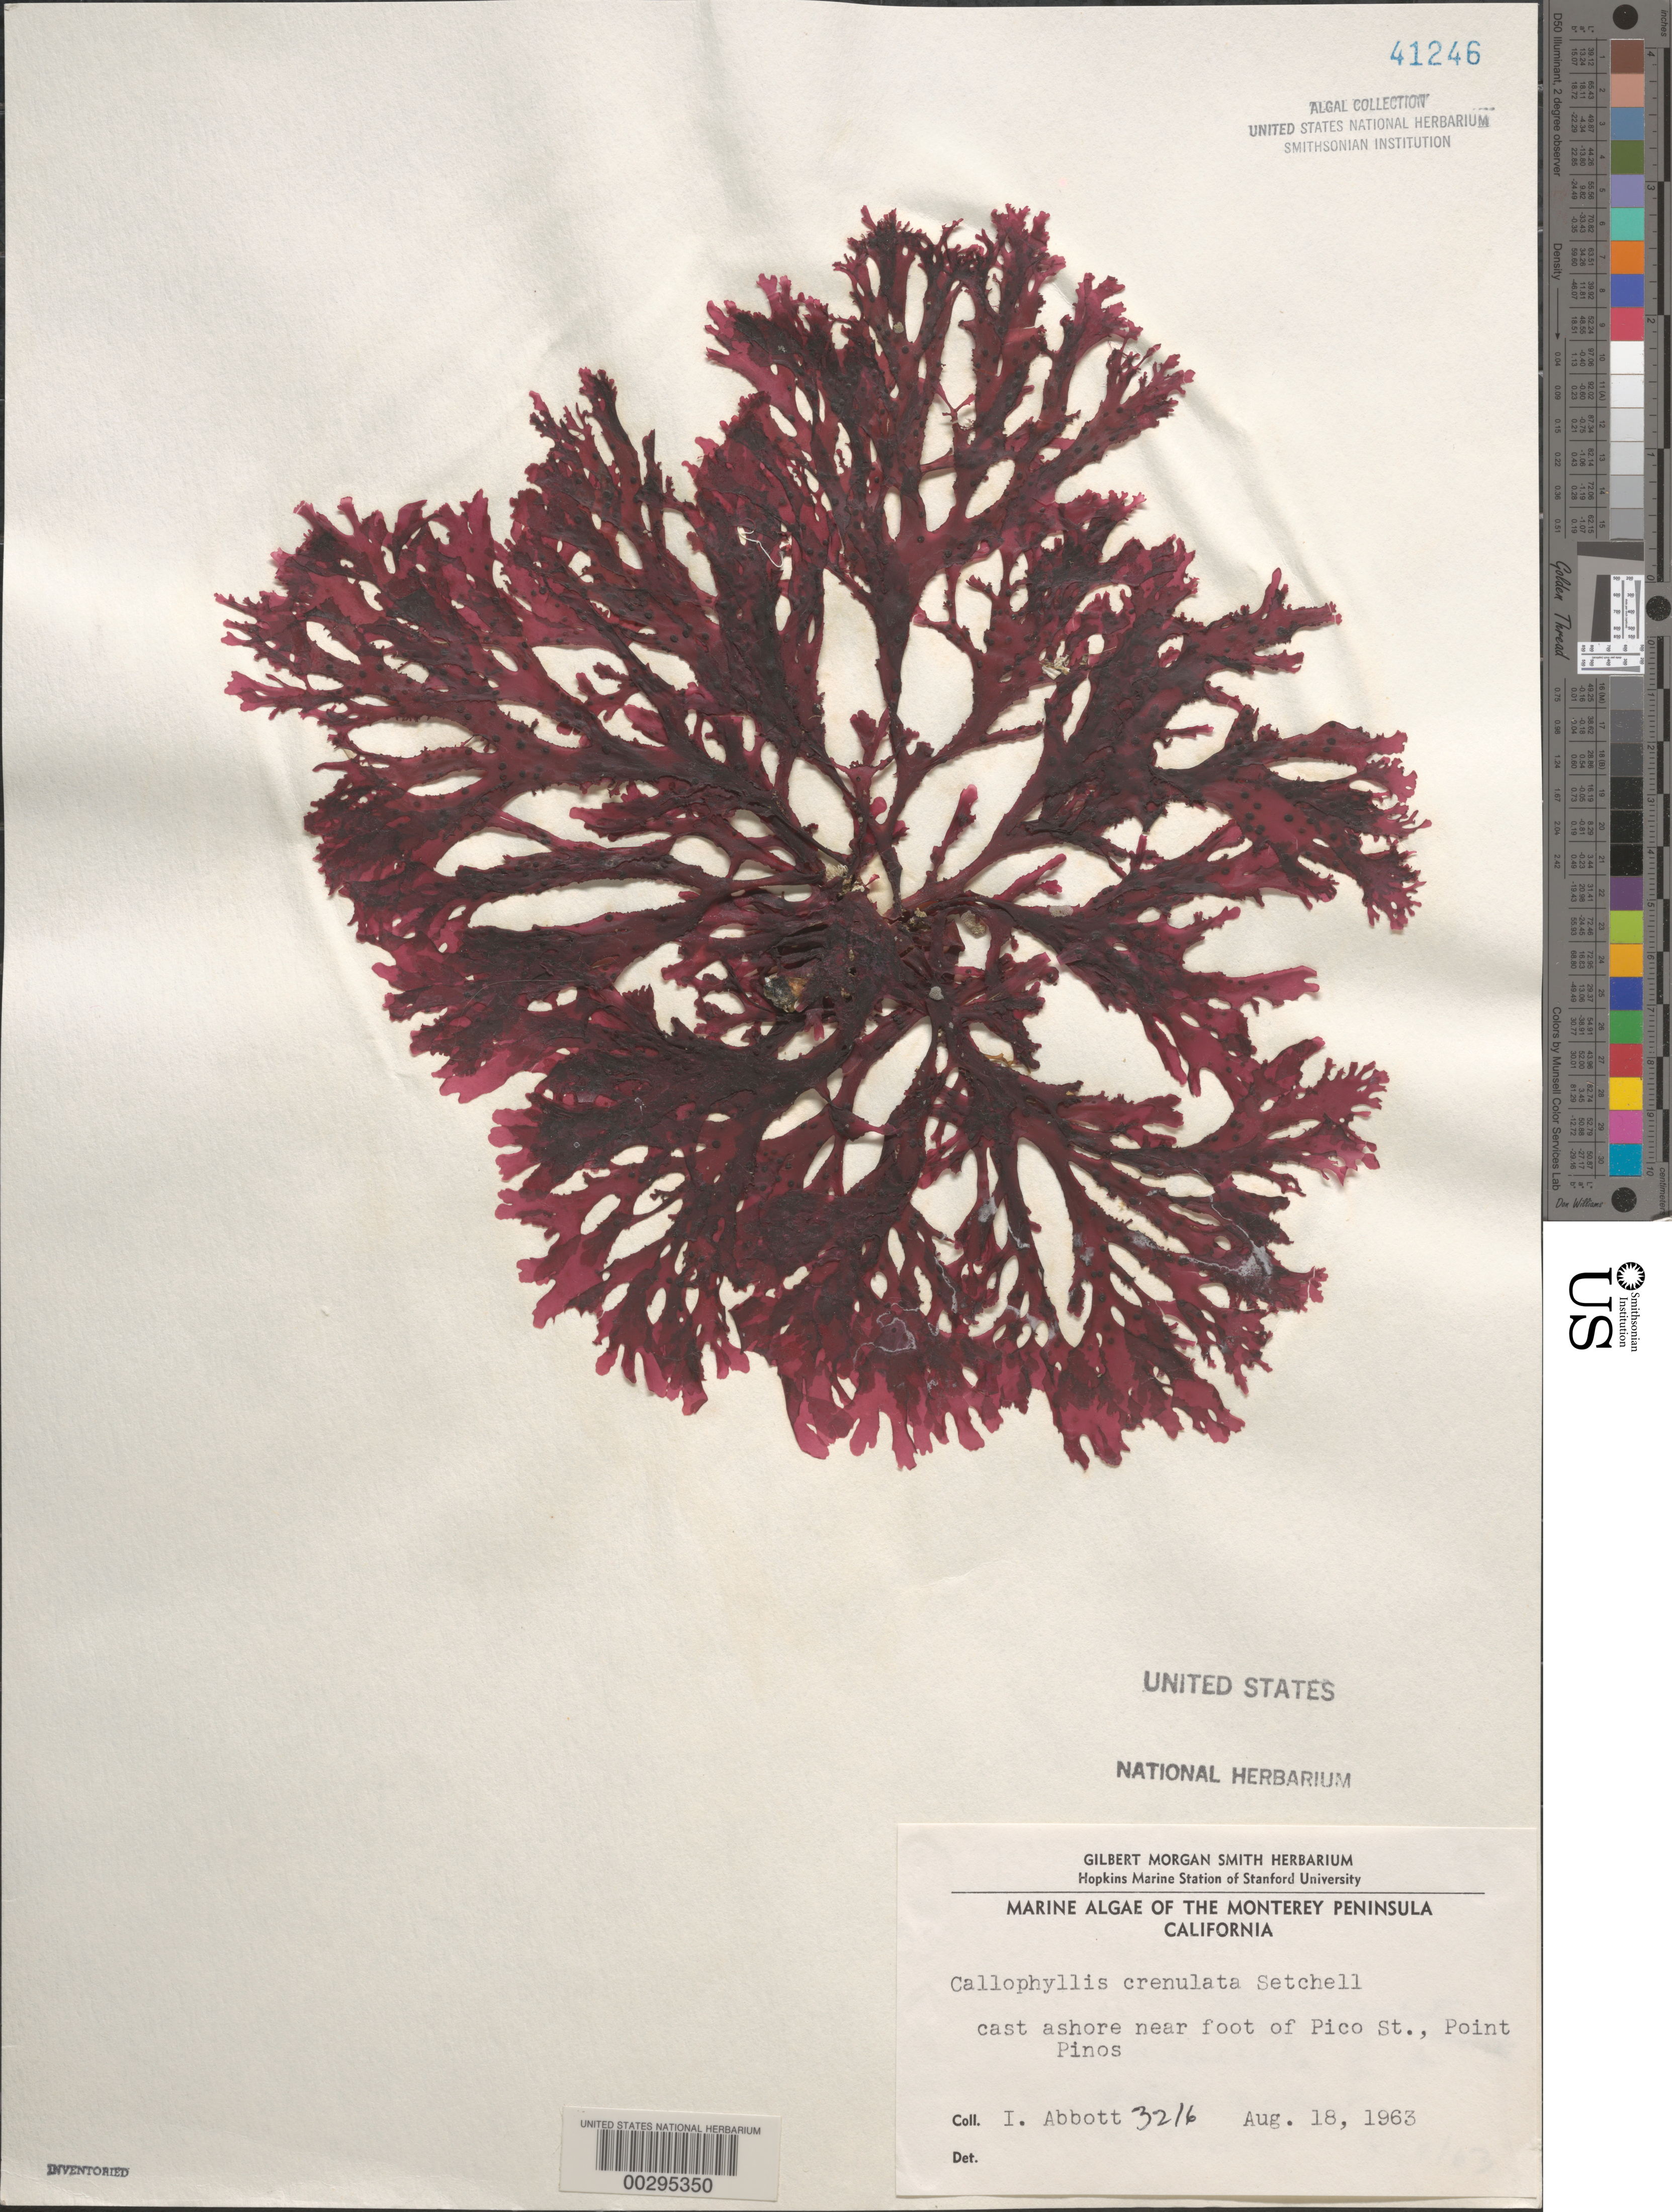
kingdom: Plantae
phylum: Rhodophyta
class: Florideophyceae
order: Gigartinales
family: Kallymeniaceae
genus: Callophyllis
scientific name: Callophyllis crenulata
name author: Setch.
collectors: I. A. Abbott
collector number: IAA 3216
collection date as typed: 18 Aug 1963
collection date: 1963-08-18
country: United States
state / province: California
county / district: Monterey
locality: Point Pinos, near foot of Pico Street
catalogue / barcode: US 41246